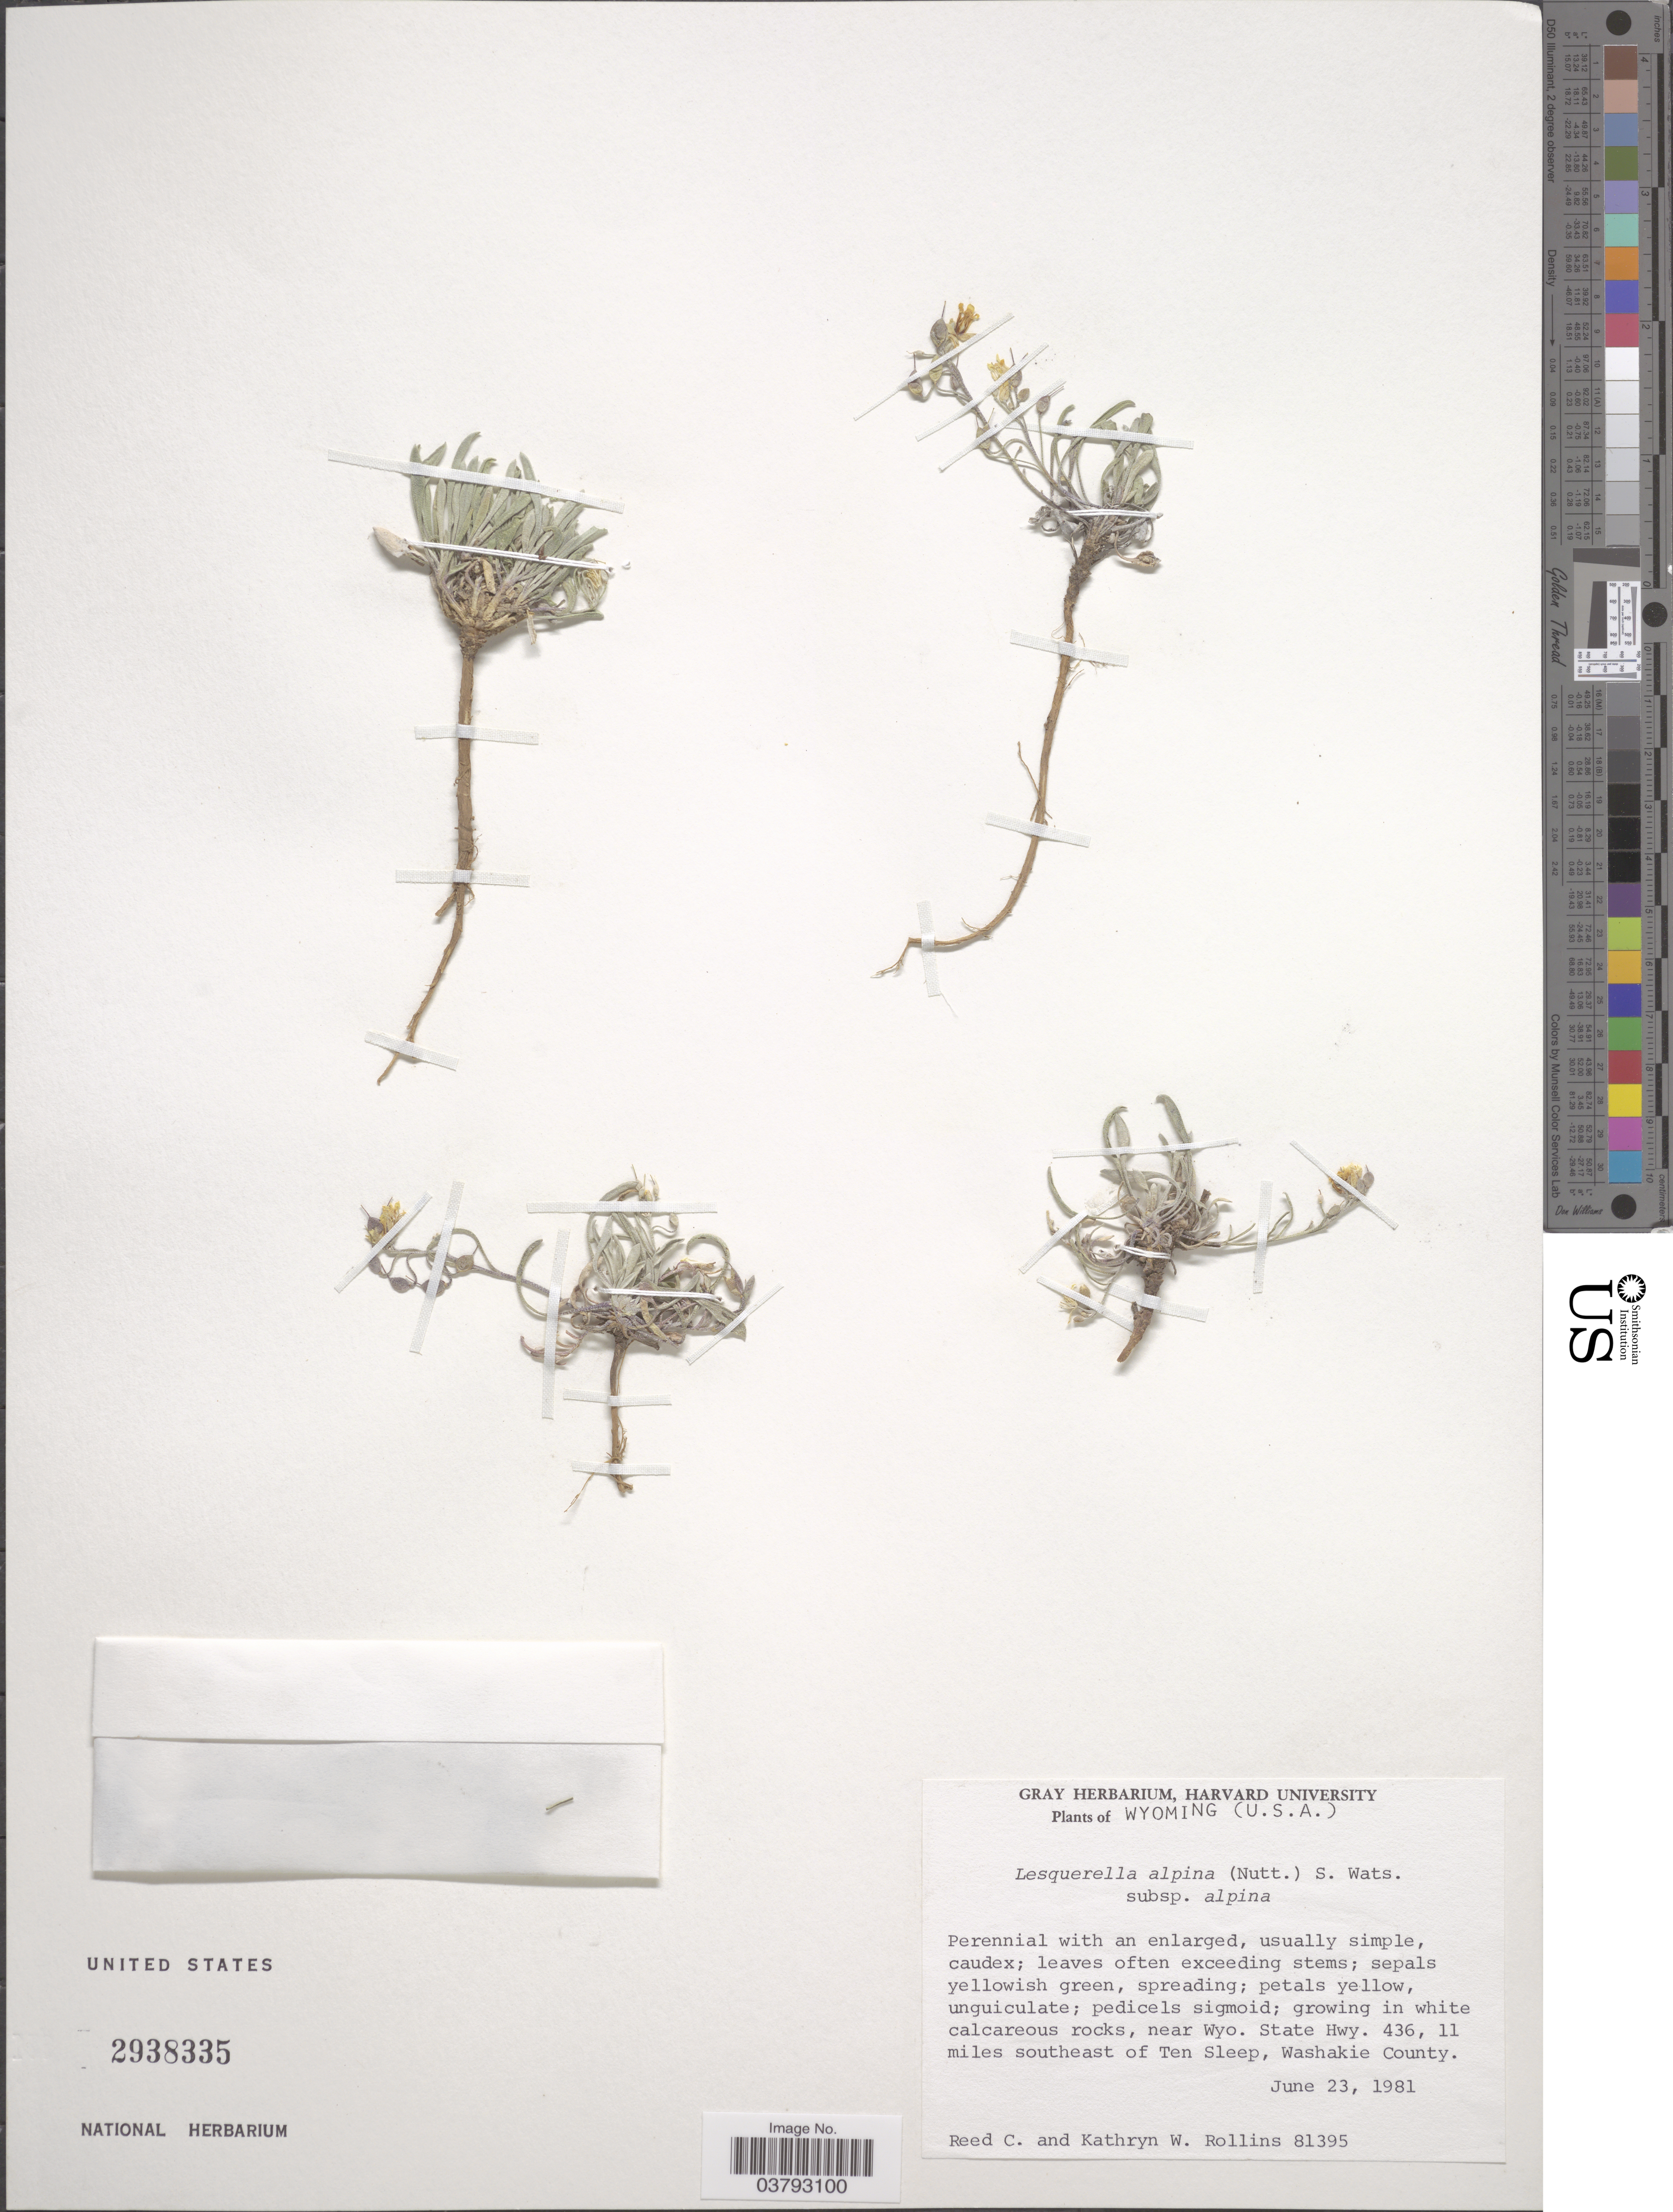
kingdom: Plantae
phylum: Tracheophyta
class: Magnoliopsida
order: Brassicales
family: Brassicaceae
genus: Lesquerella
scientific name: Lesquerella alpina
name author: (Nutt.) S. Watson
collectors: R. C. Rollins & K. W. Rollins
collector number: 81395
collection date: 1981-06-23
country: United States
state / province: Wyoming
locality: Near Wyo. State Hwy. 436, 11 miles southeast of Ten Sleep, Washakie County.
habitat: growing in white calcareous rocks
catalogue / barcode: US 2938335